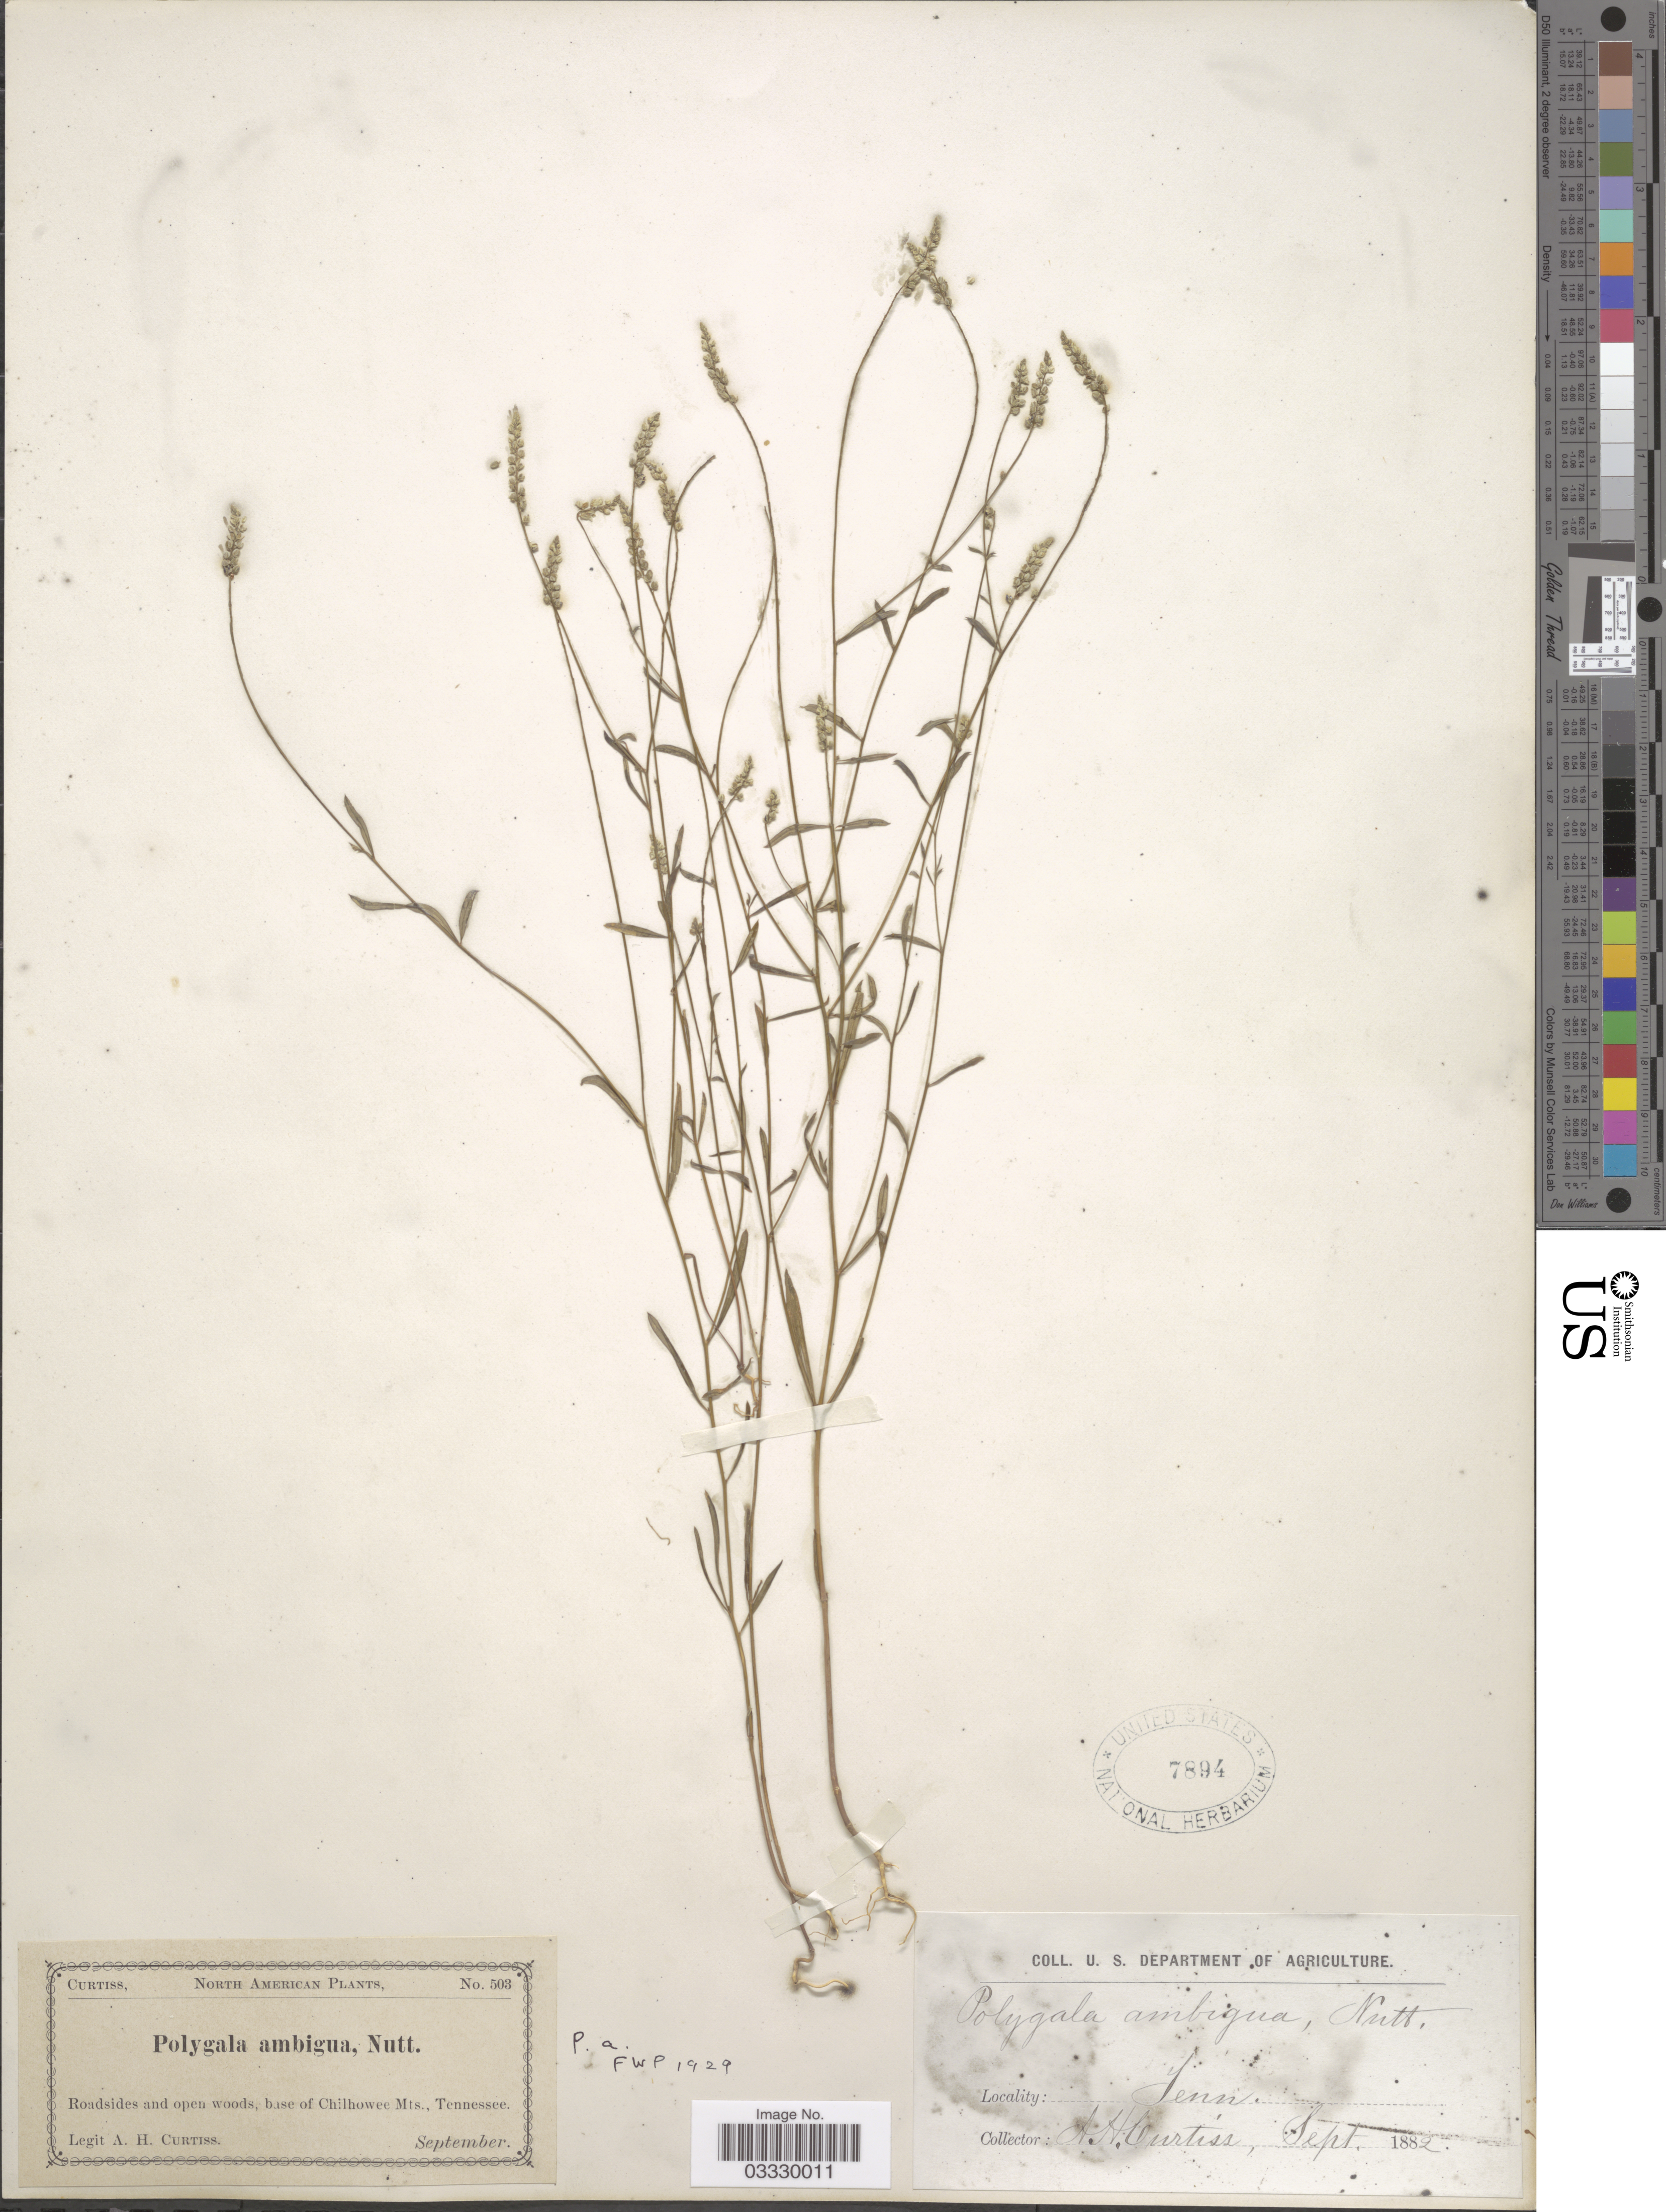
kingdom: Plantae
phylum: Tracheophyta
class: Magnoliopsida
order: Fabales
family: Polygalaceae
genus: Polygala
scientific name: Polygala ambigua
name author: Nutt.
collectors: A. H. Curtiss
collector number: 503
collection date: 1882-09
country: United States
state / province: Tennessee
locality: Roadsides and open woods, base of Chilhowee Mts.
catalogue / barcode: US 7894